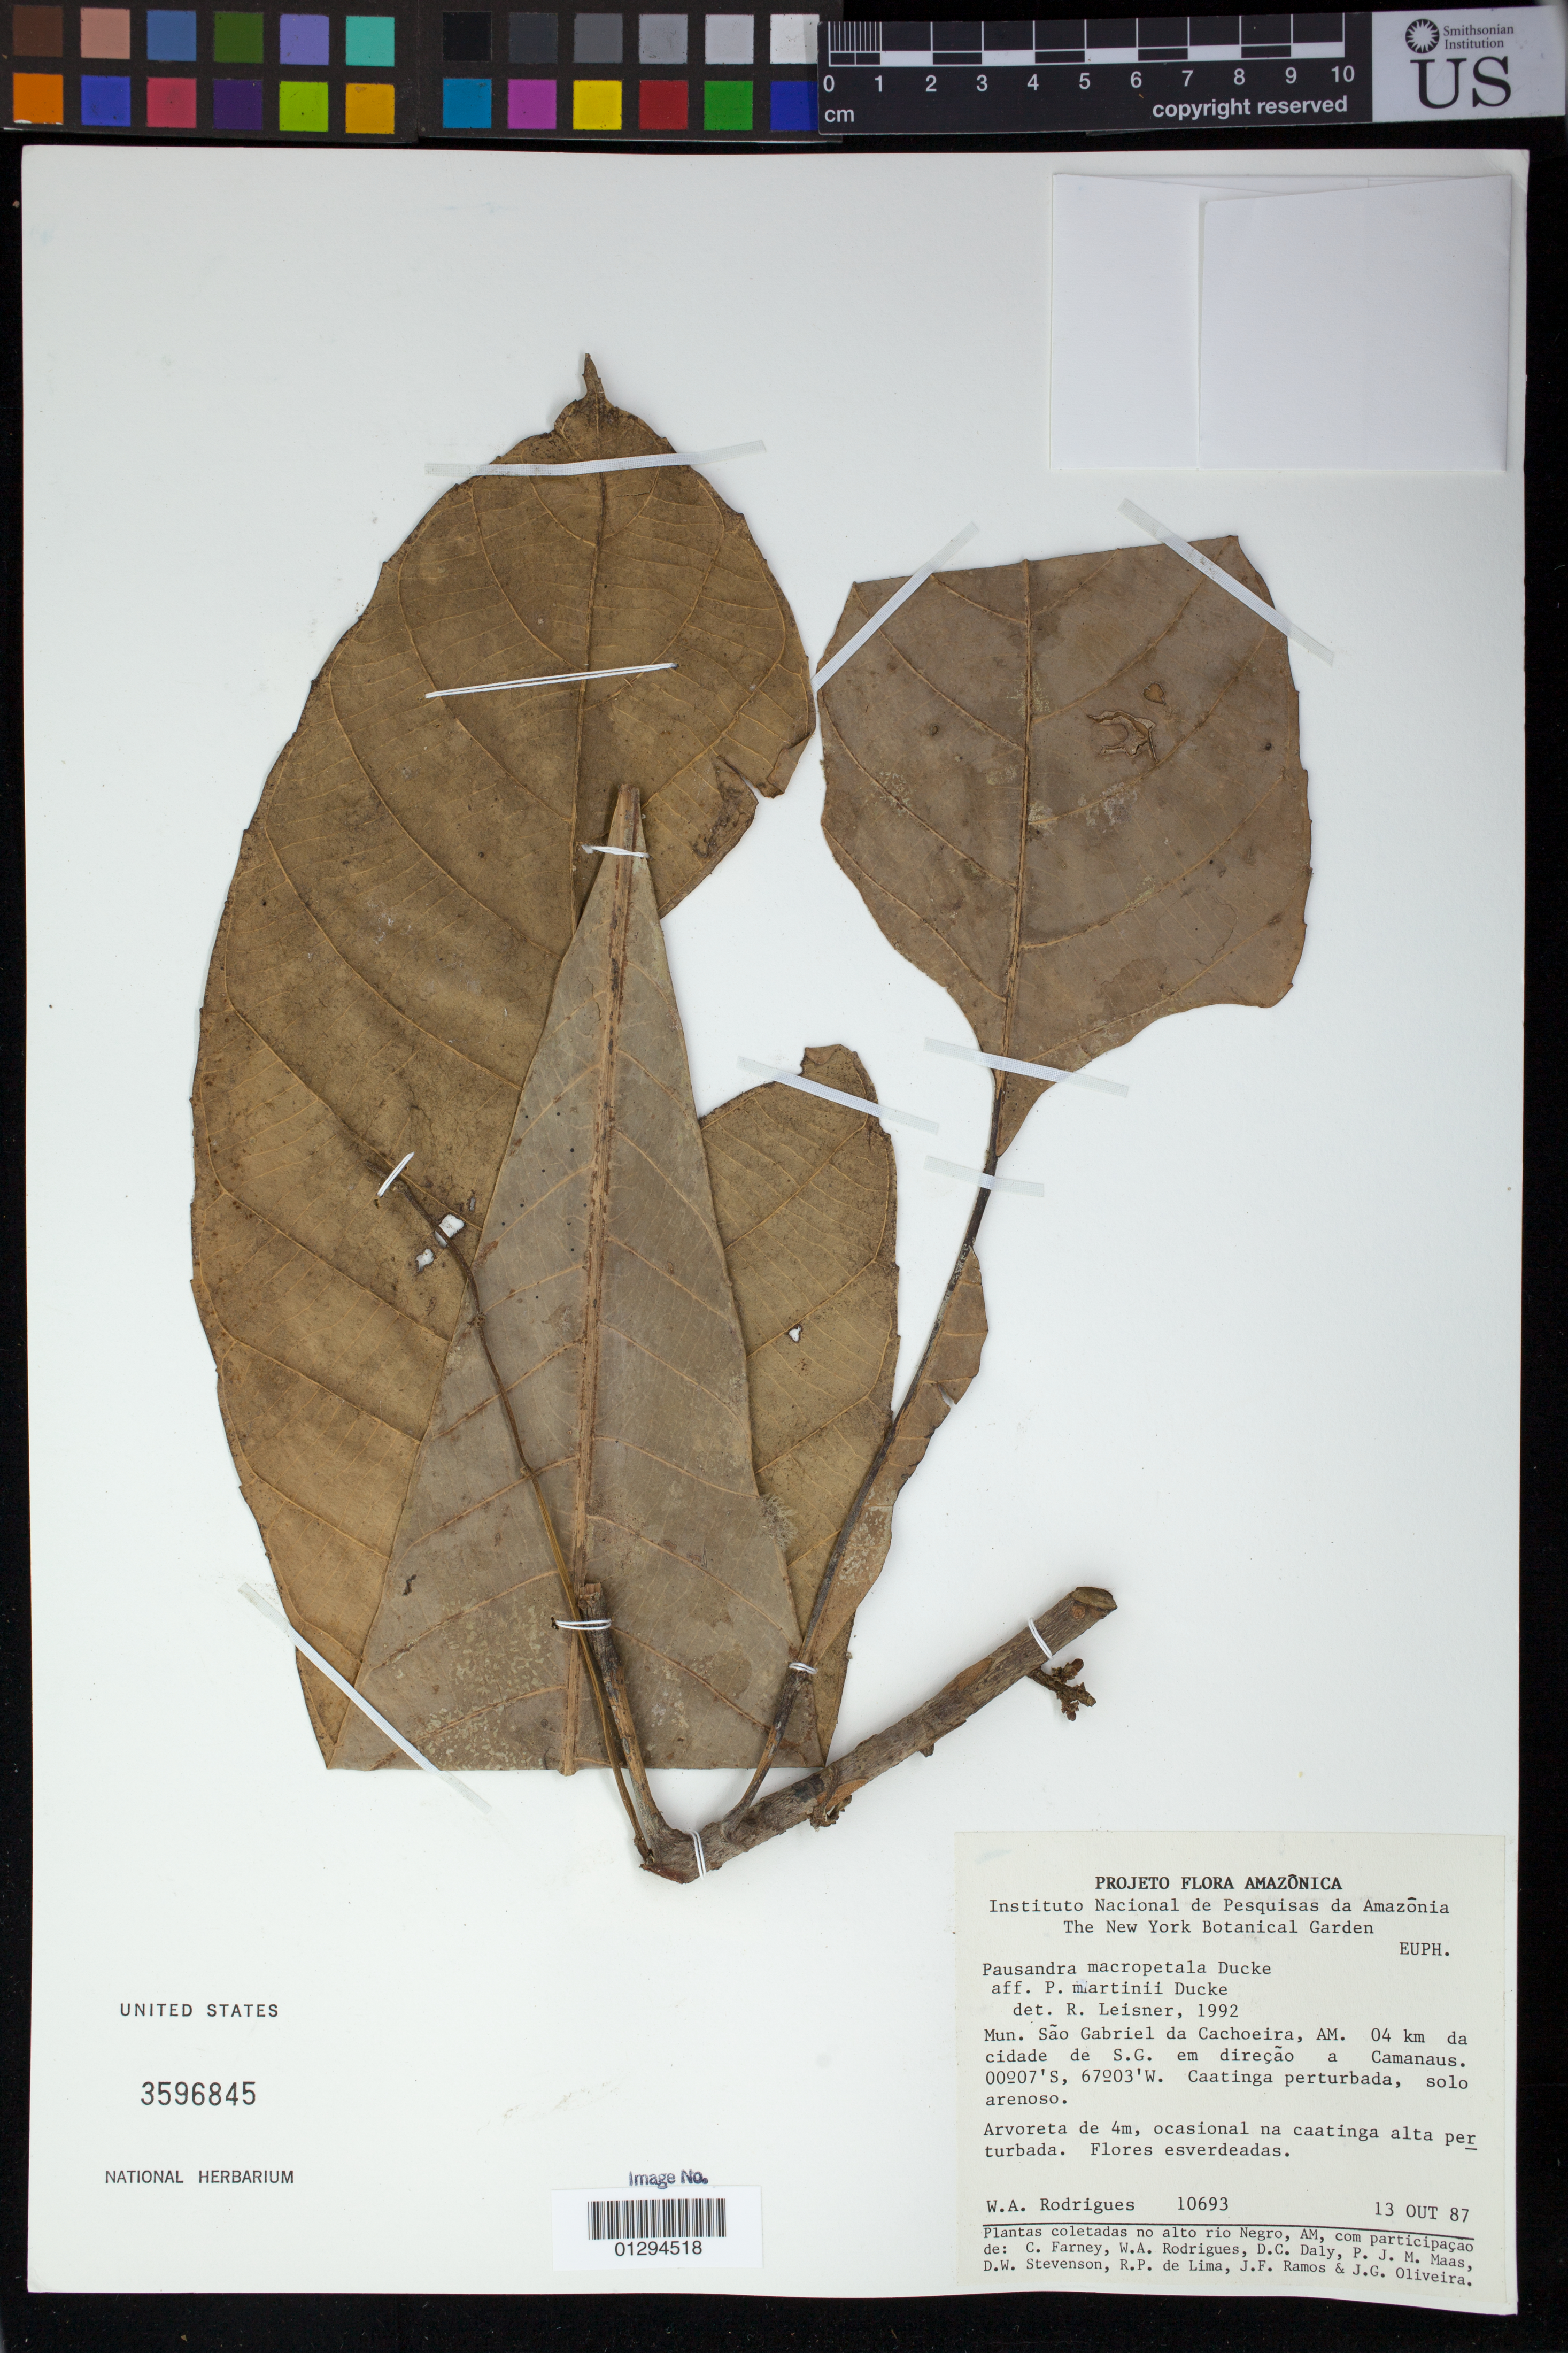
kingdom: Plantae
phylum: Tracheophyta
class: Magnoliopsida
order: Malpighiales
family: Euphorbiaceae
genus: Pausandra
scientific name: Pausandra martinii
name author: Baill.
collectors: W. A. Rodrigues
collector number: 10693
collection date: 1987-10-13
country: Brazil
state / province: Amazonas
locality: Mun. Sao Gabriel da Cachoeira, AM. 04 km da cidade de S.G. em direcao a Camanaus.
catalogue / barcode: US 3596845